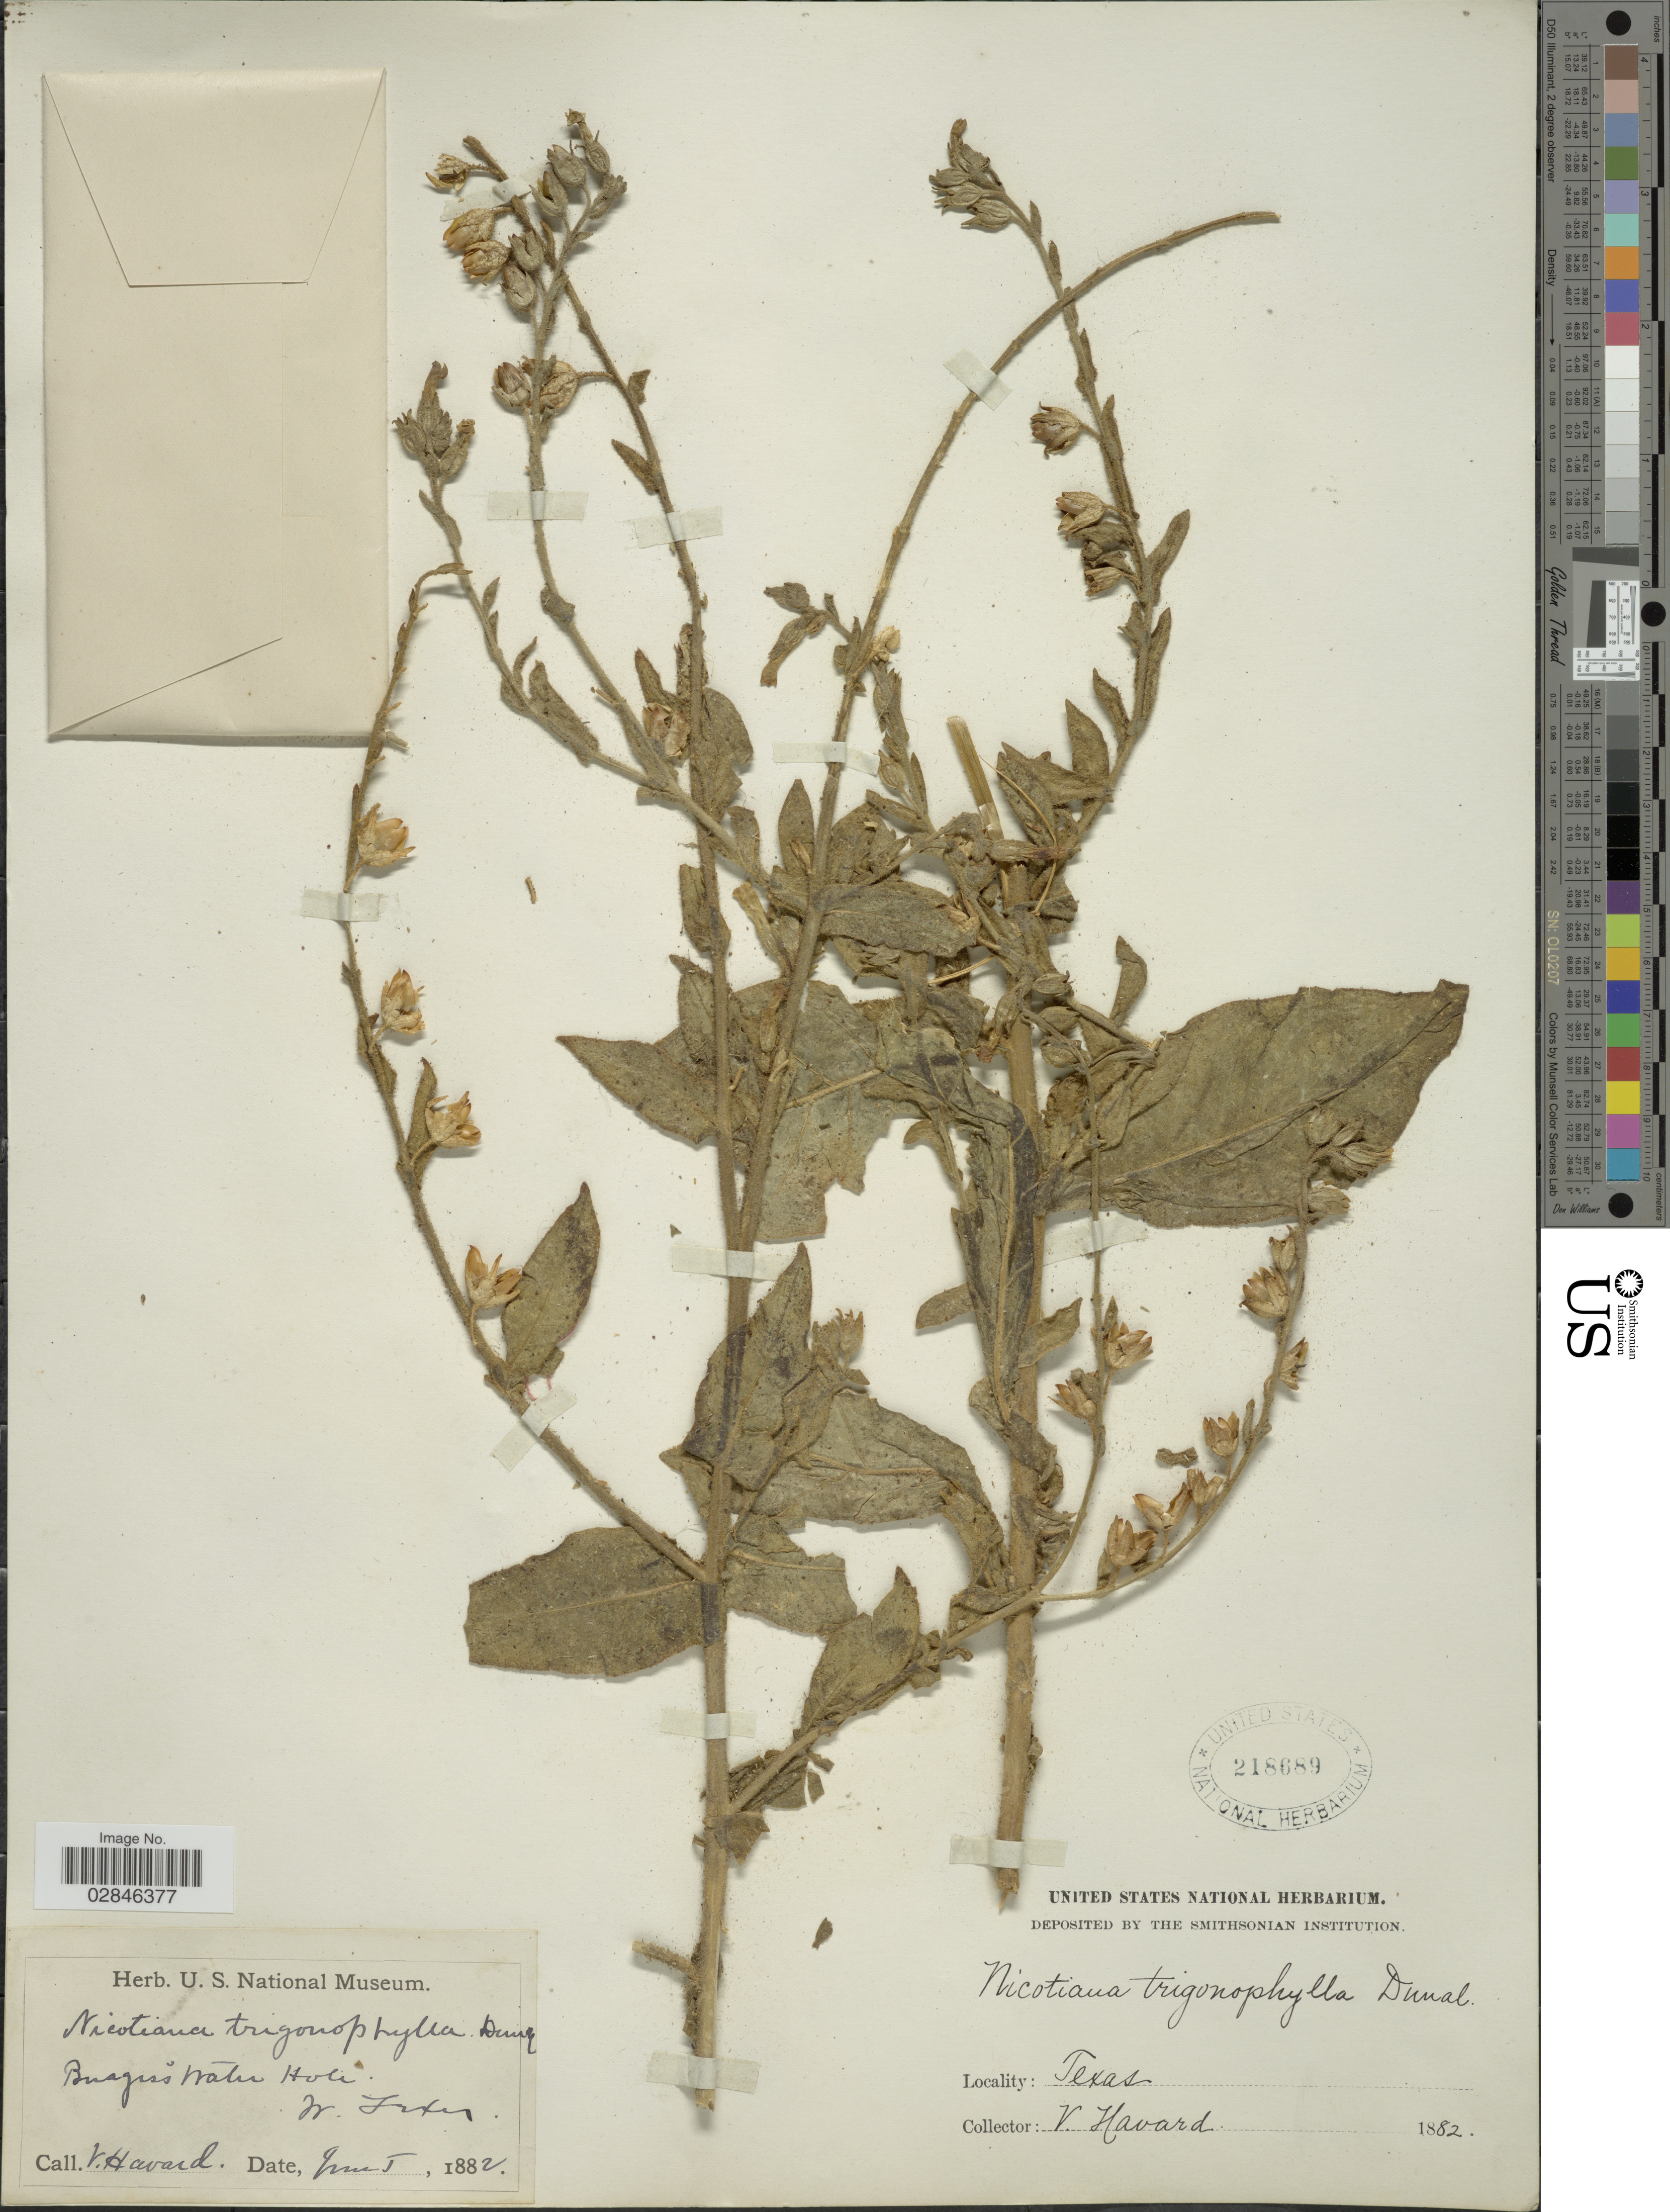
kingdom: Plantae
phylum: Tracheophyta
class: Magnoliopsida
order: Solanales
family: Solanaceae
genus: Nicotiana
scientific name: Nicotiana trigonophylla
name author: Dunal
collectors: V. Harvard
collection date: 1882-06-05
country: United States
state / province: Texas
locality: Burgess Water Hole. W. Texas.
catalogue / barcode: US 218689